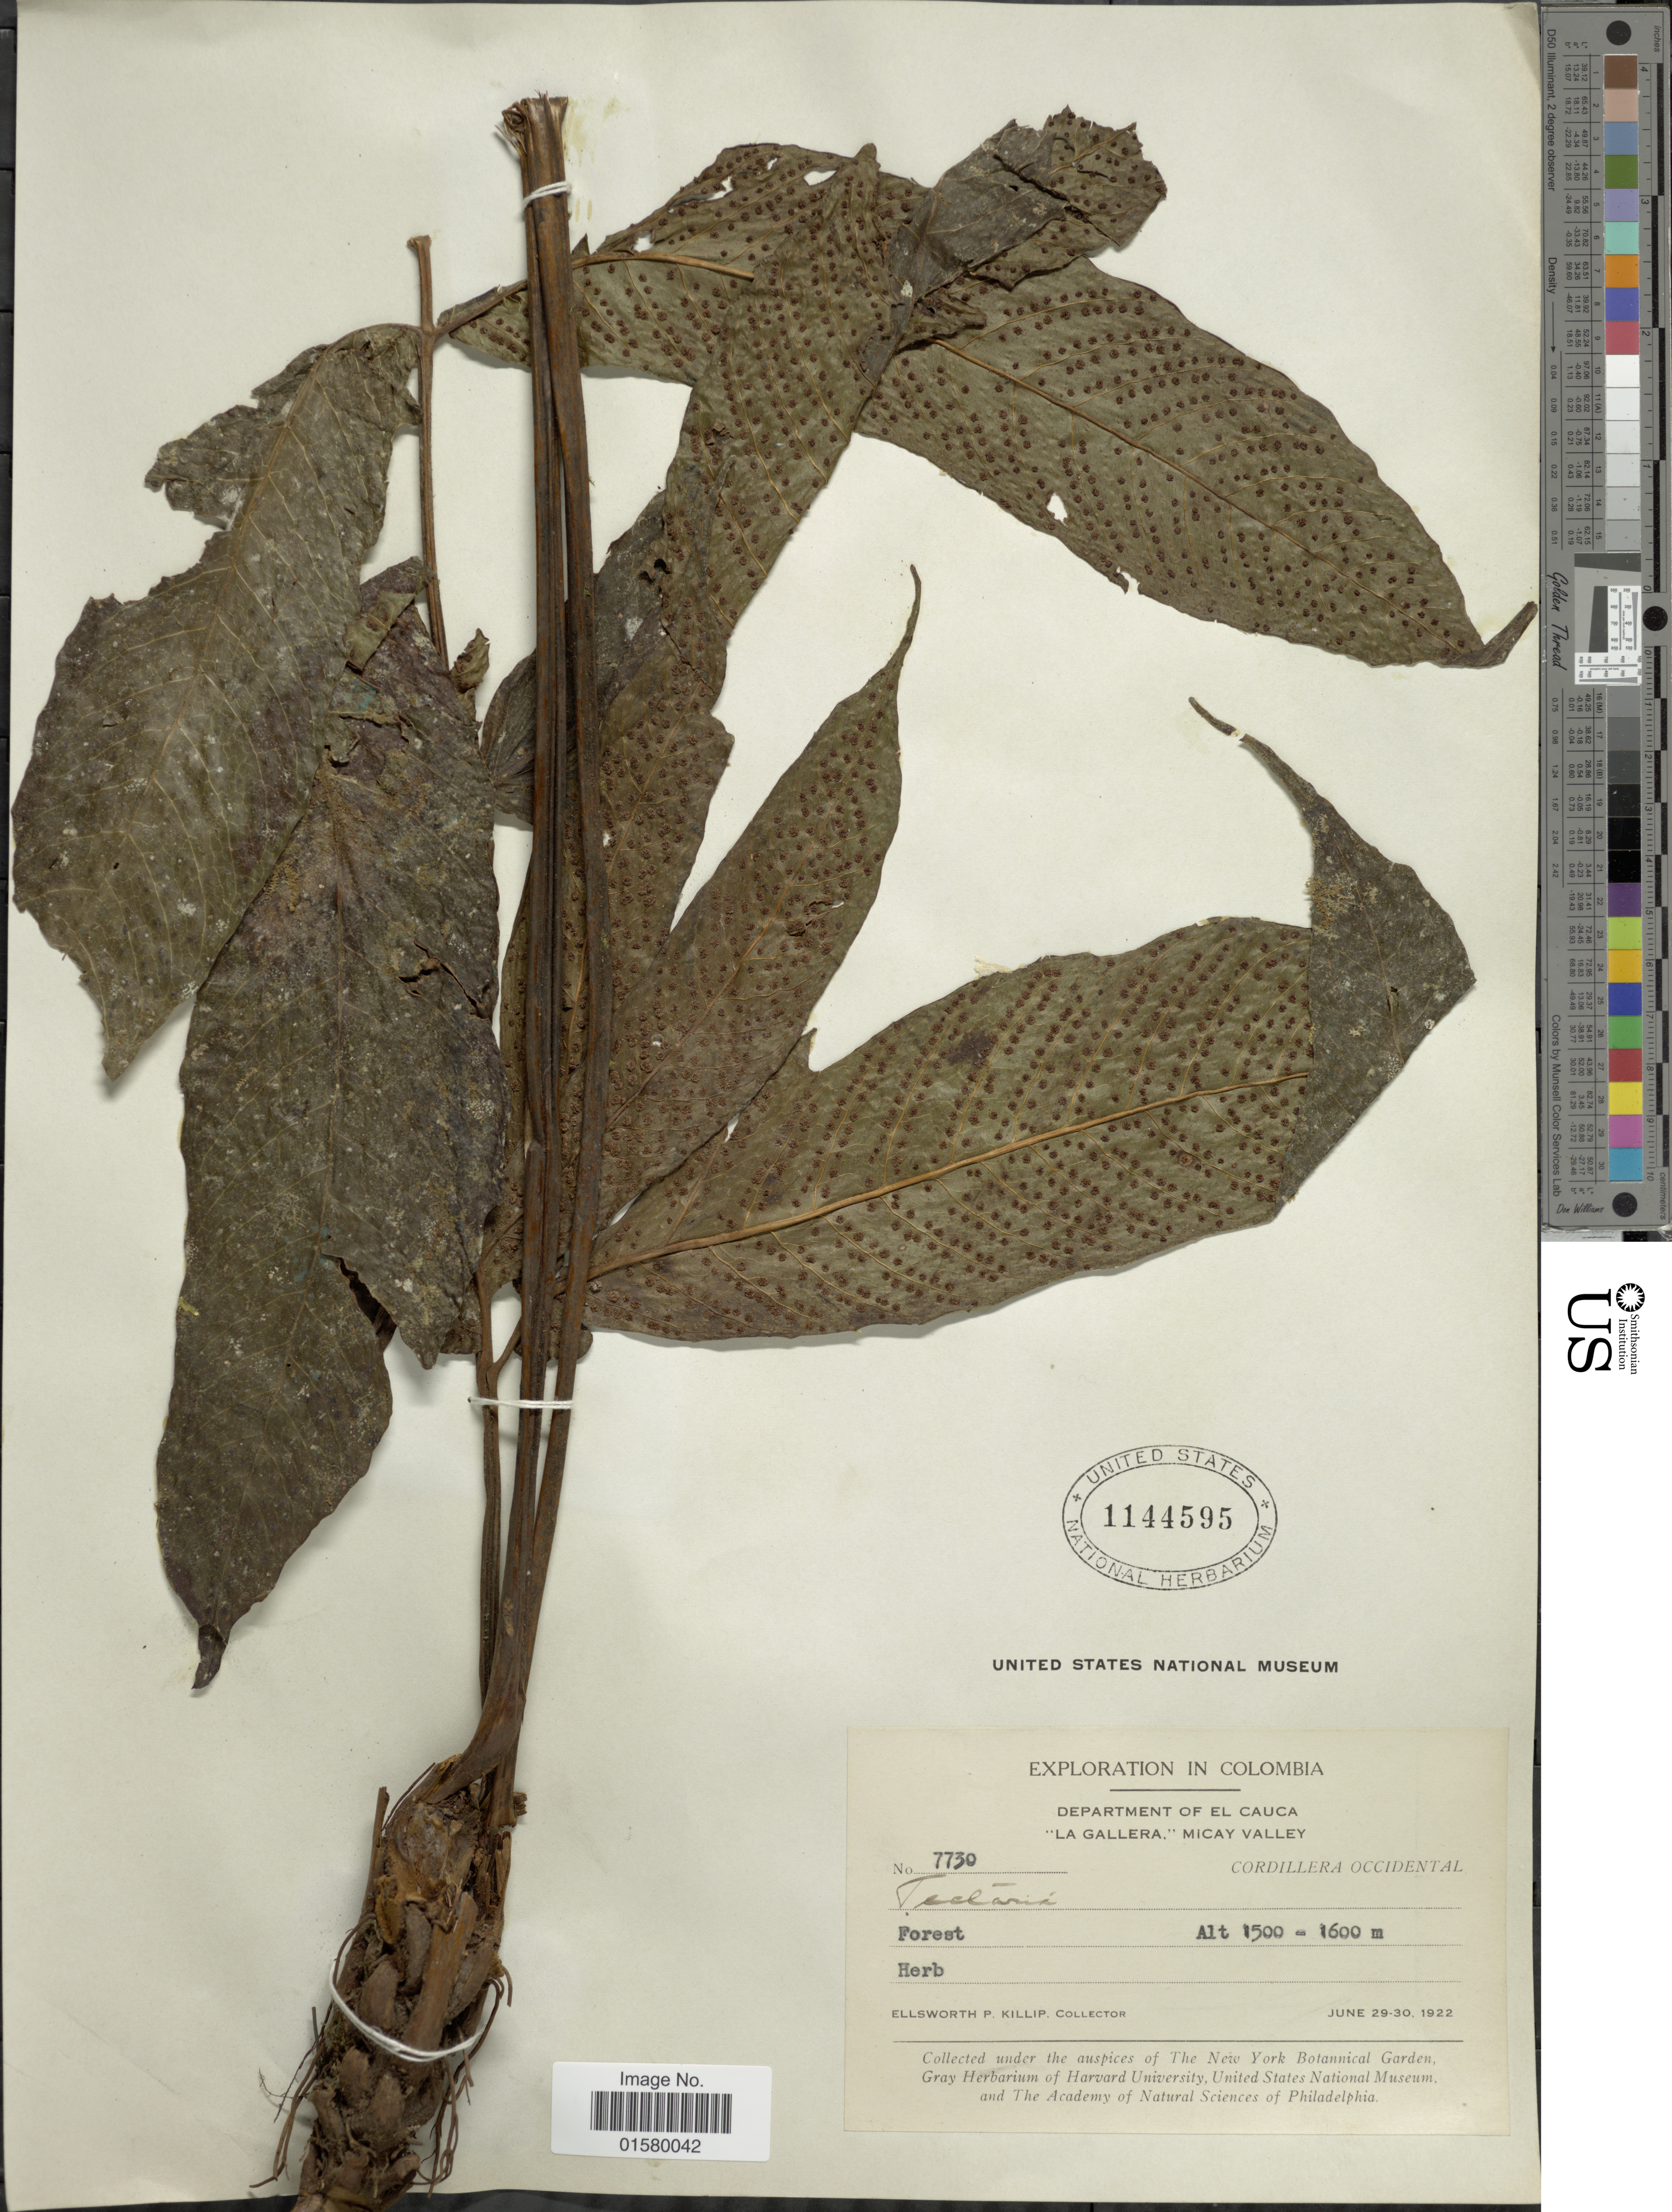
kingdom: Plantae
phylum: Tracheophyta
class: Polypodiopsida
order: Polypodiales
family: Tectariaceae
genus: Tectaria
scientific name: Tectaria sp.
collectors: E. P. Killip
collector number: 7730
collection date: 1922-06-29/1922-06-30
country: Colombia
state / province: Valle del Cauca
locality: Department of El Cauca, La Gallera, Micay Valley, Cordillera Occidental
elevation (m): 1500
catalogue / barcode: US 1144595